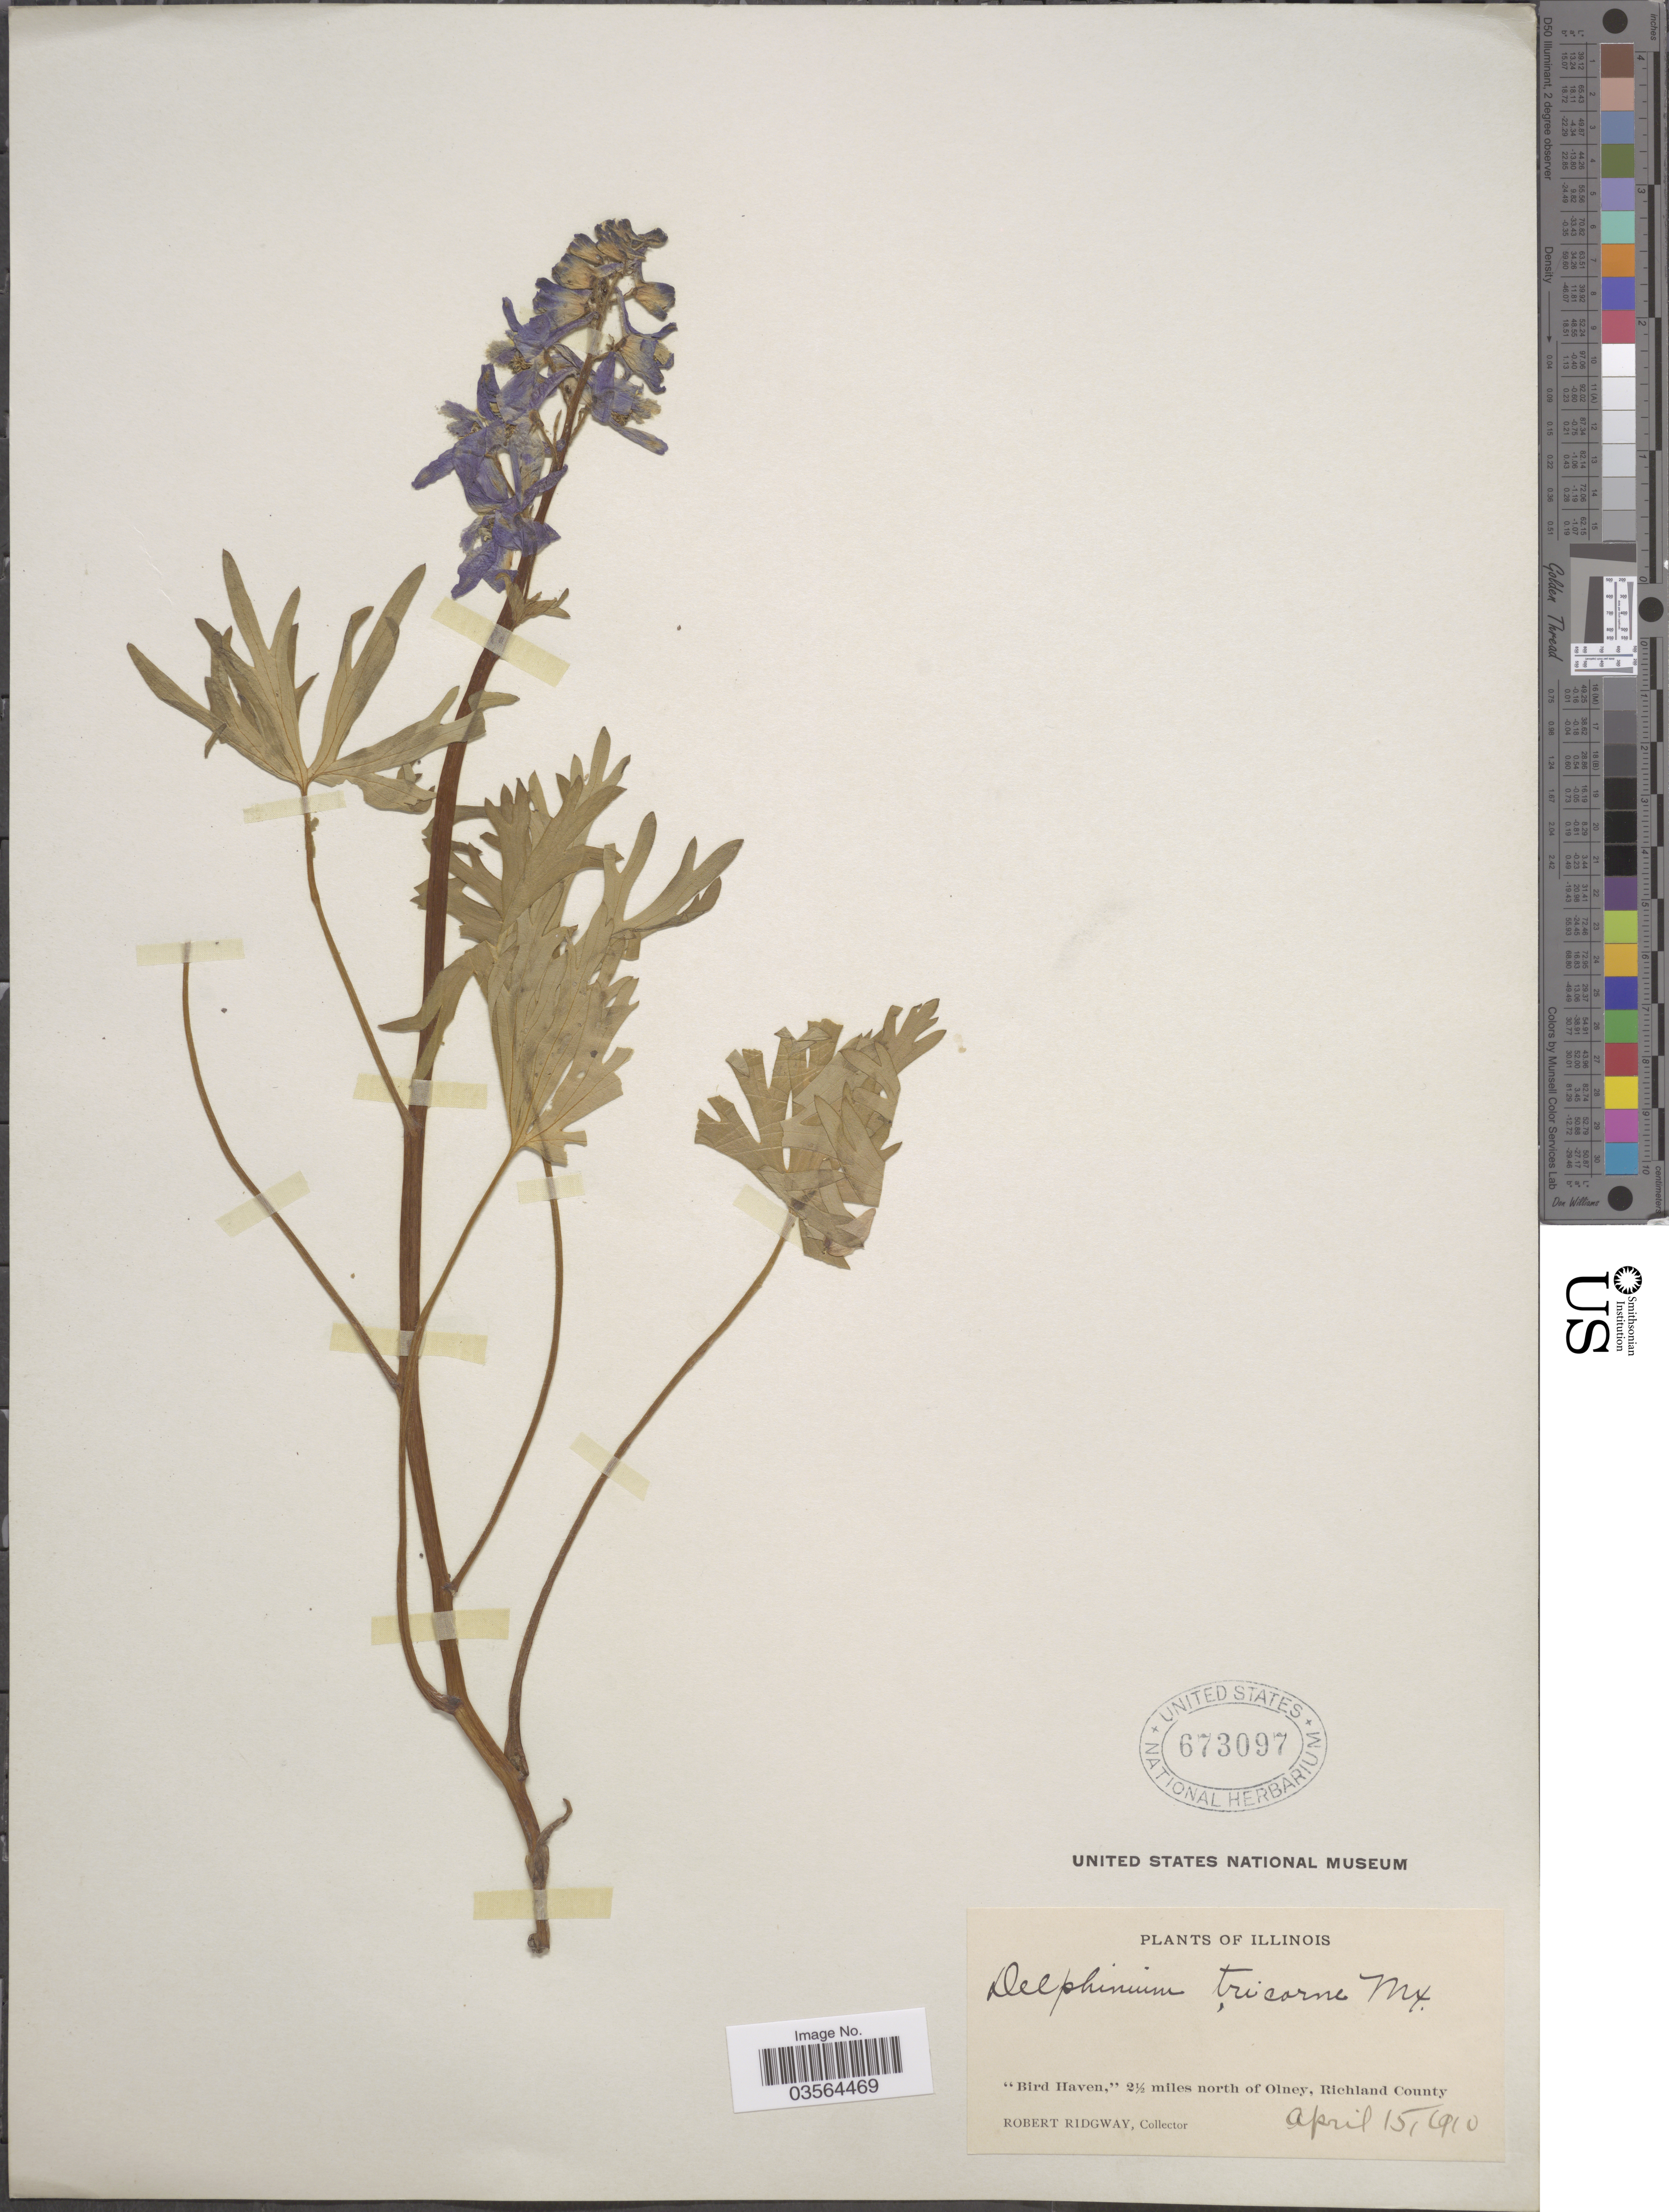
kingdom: Plantae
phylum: Tracheophyta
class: Magnoliopsida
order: Ranunculales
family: Ranunculaceae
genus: Delphinium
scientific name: Delphinium tricorne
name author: Michx.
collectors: R. Ridgway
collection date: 1910-04-15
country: United States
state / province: Illinois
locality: Bird Haven,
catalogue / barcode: US 673097